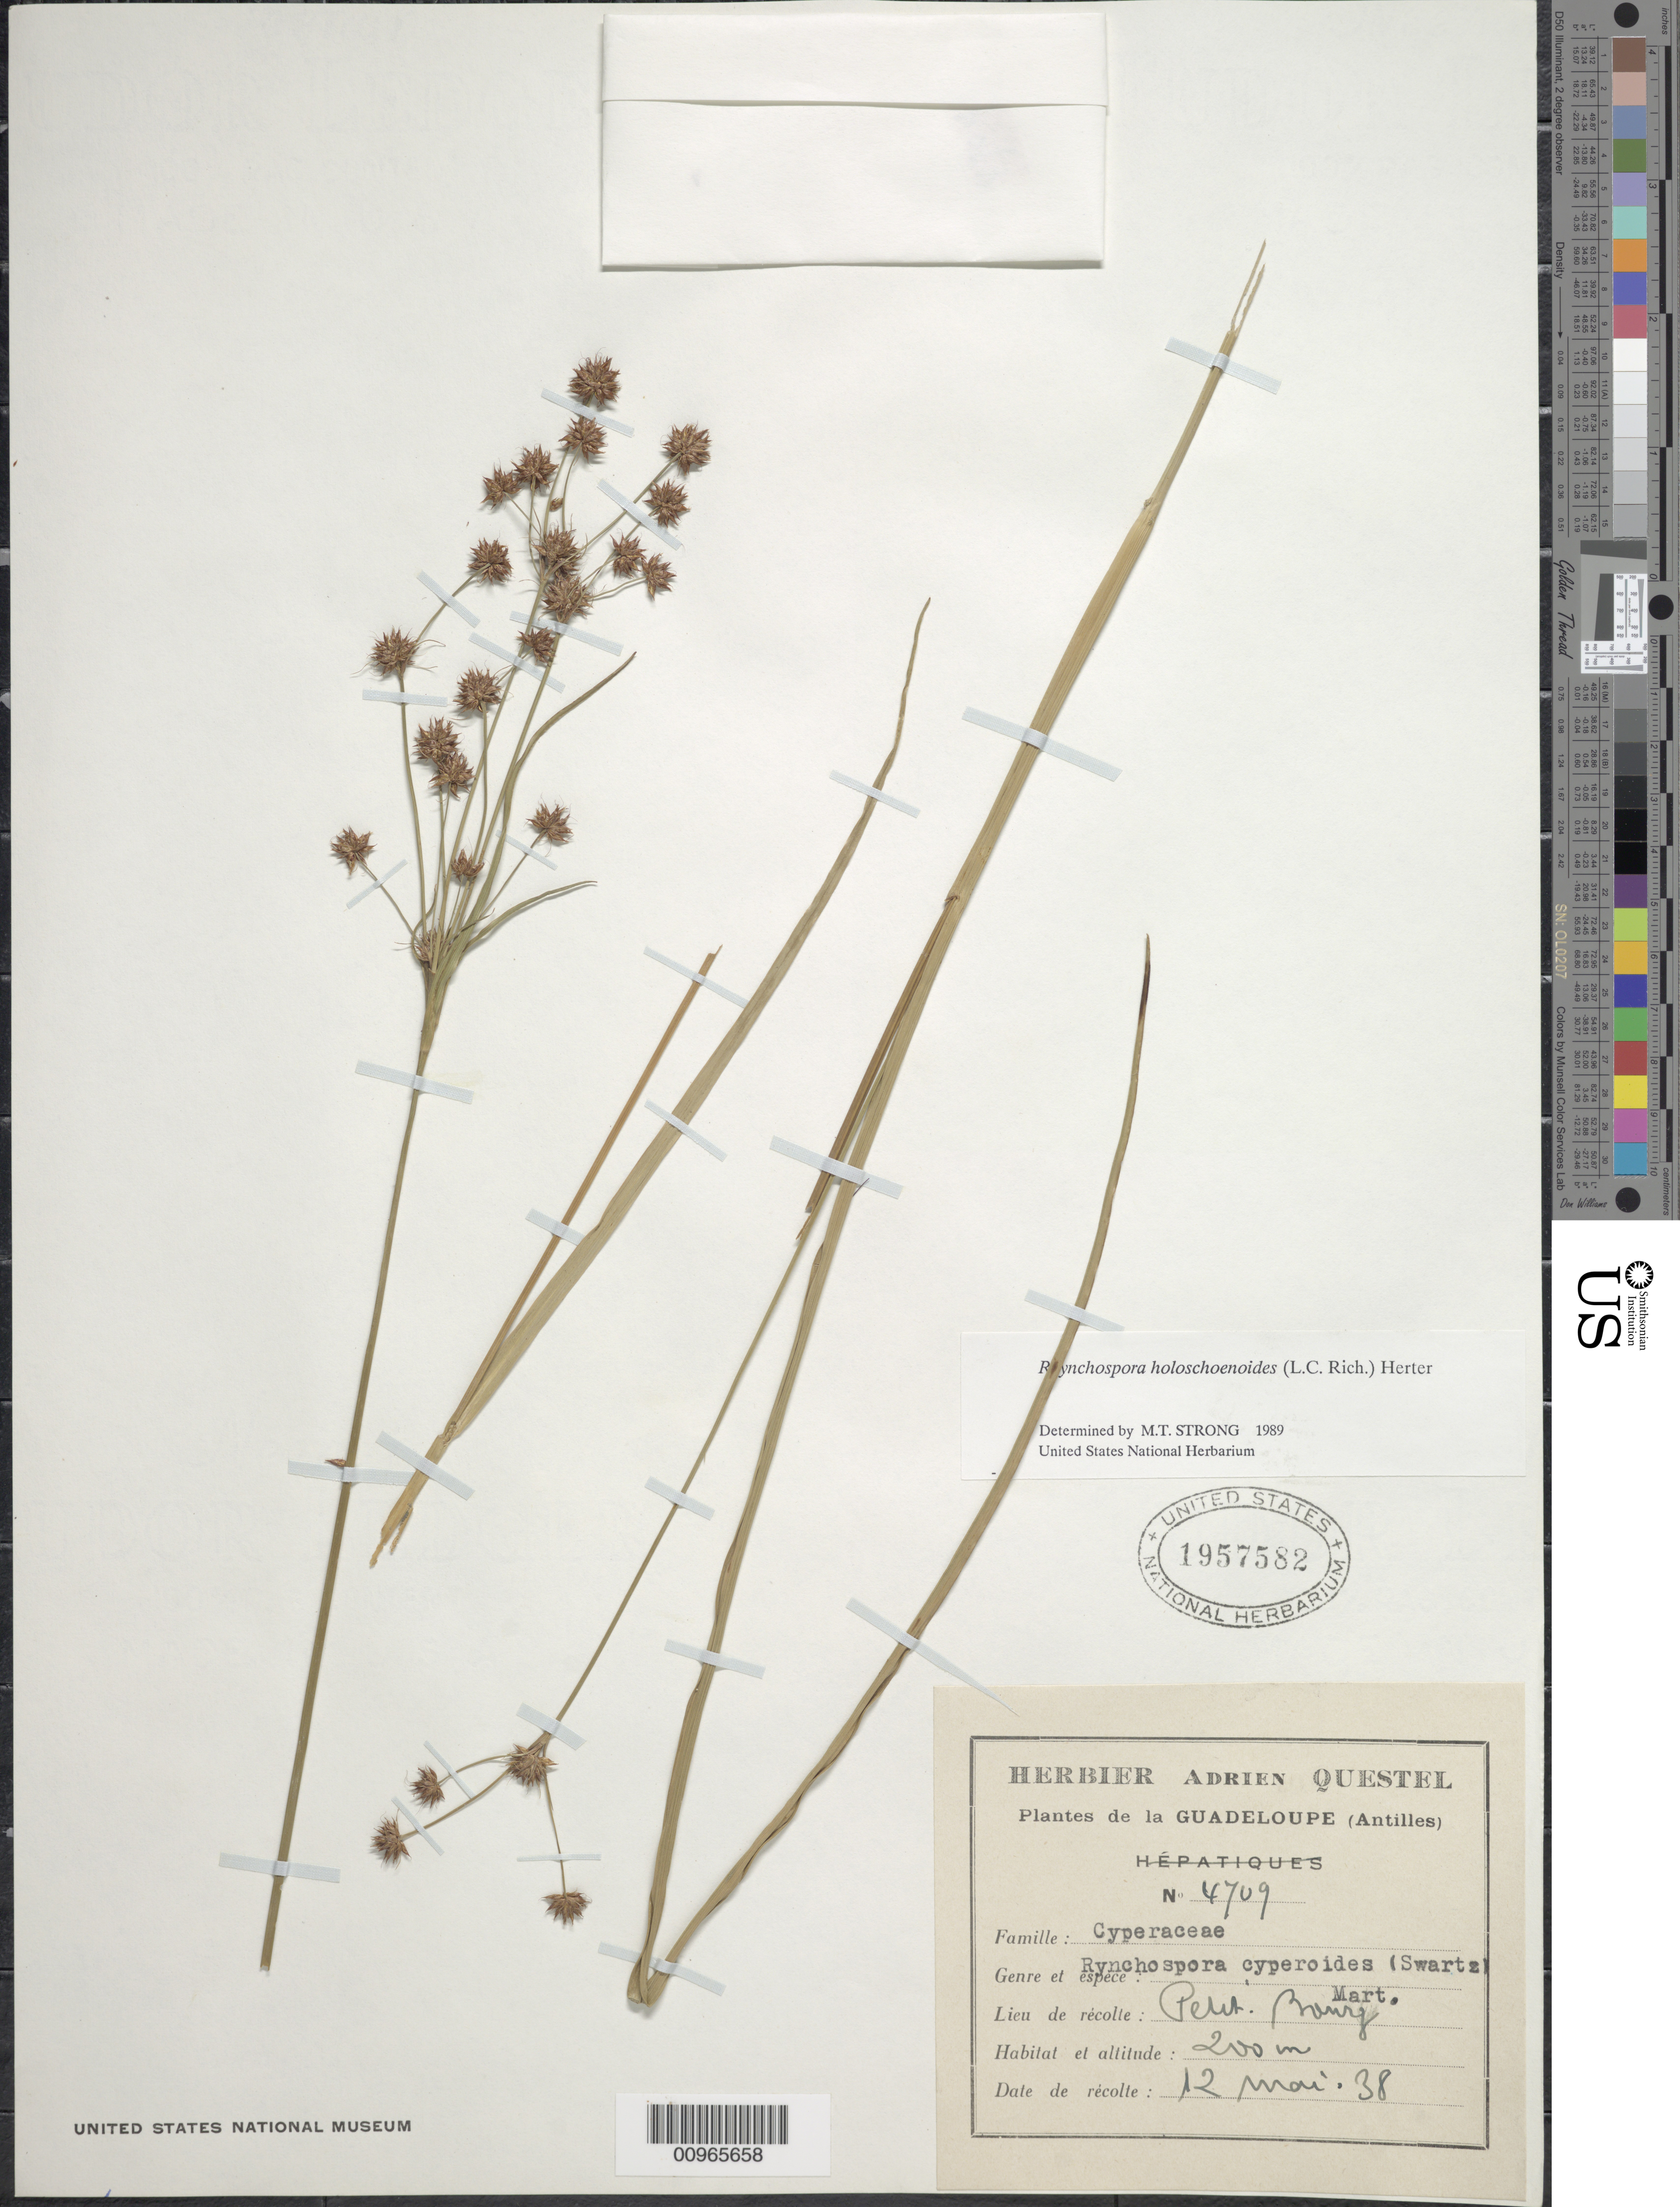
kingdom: Plantae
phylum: Tracheophyta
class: Liliopsida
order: Poales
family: Cyperaceae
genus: Rhynchospora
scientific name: Rhynchospora holoschoenoides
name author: (Rich.) Herter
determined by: Strong, M. T., (US), Smithsonian Institution - National Museum of Natural History (UNITED STATES)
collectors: A. Questel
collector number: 4709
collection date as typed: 12 May 1938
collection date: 1938-05-12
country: Guadeloupe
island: Basse Terre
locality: Petit Bourg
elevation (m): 200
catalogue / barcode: US 1957582